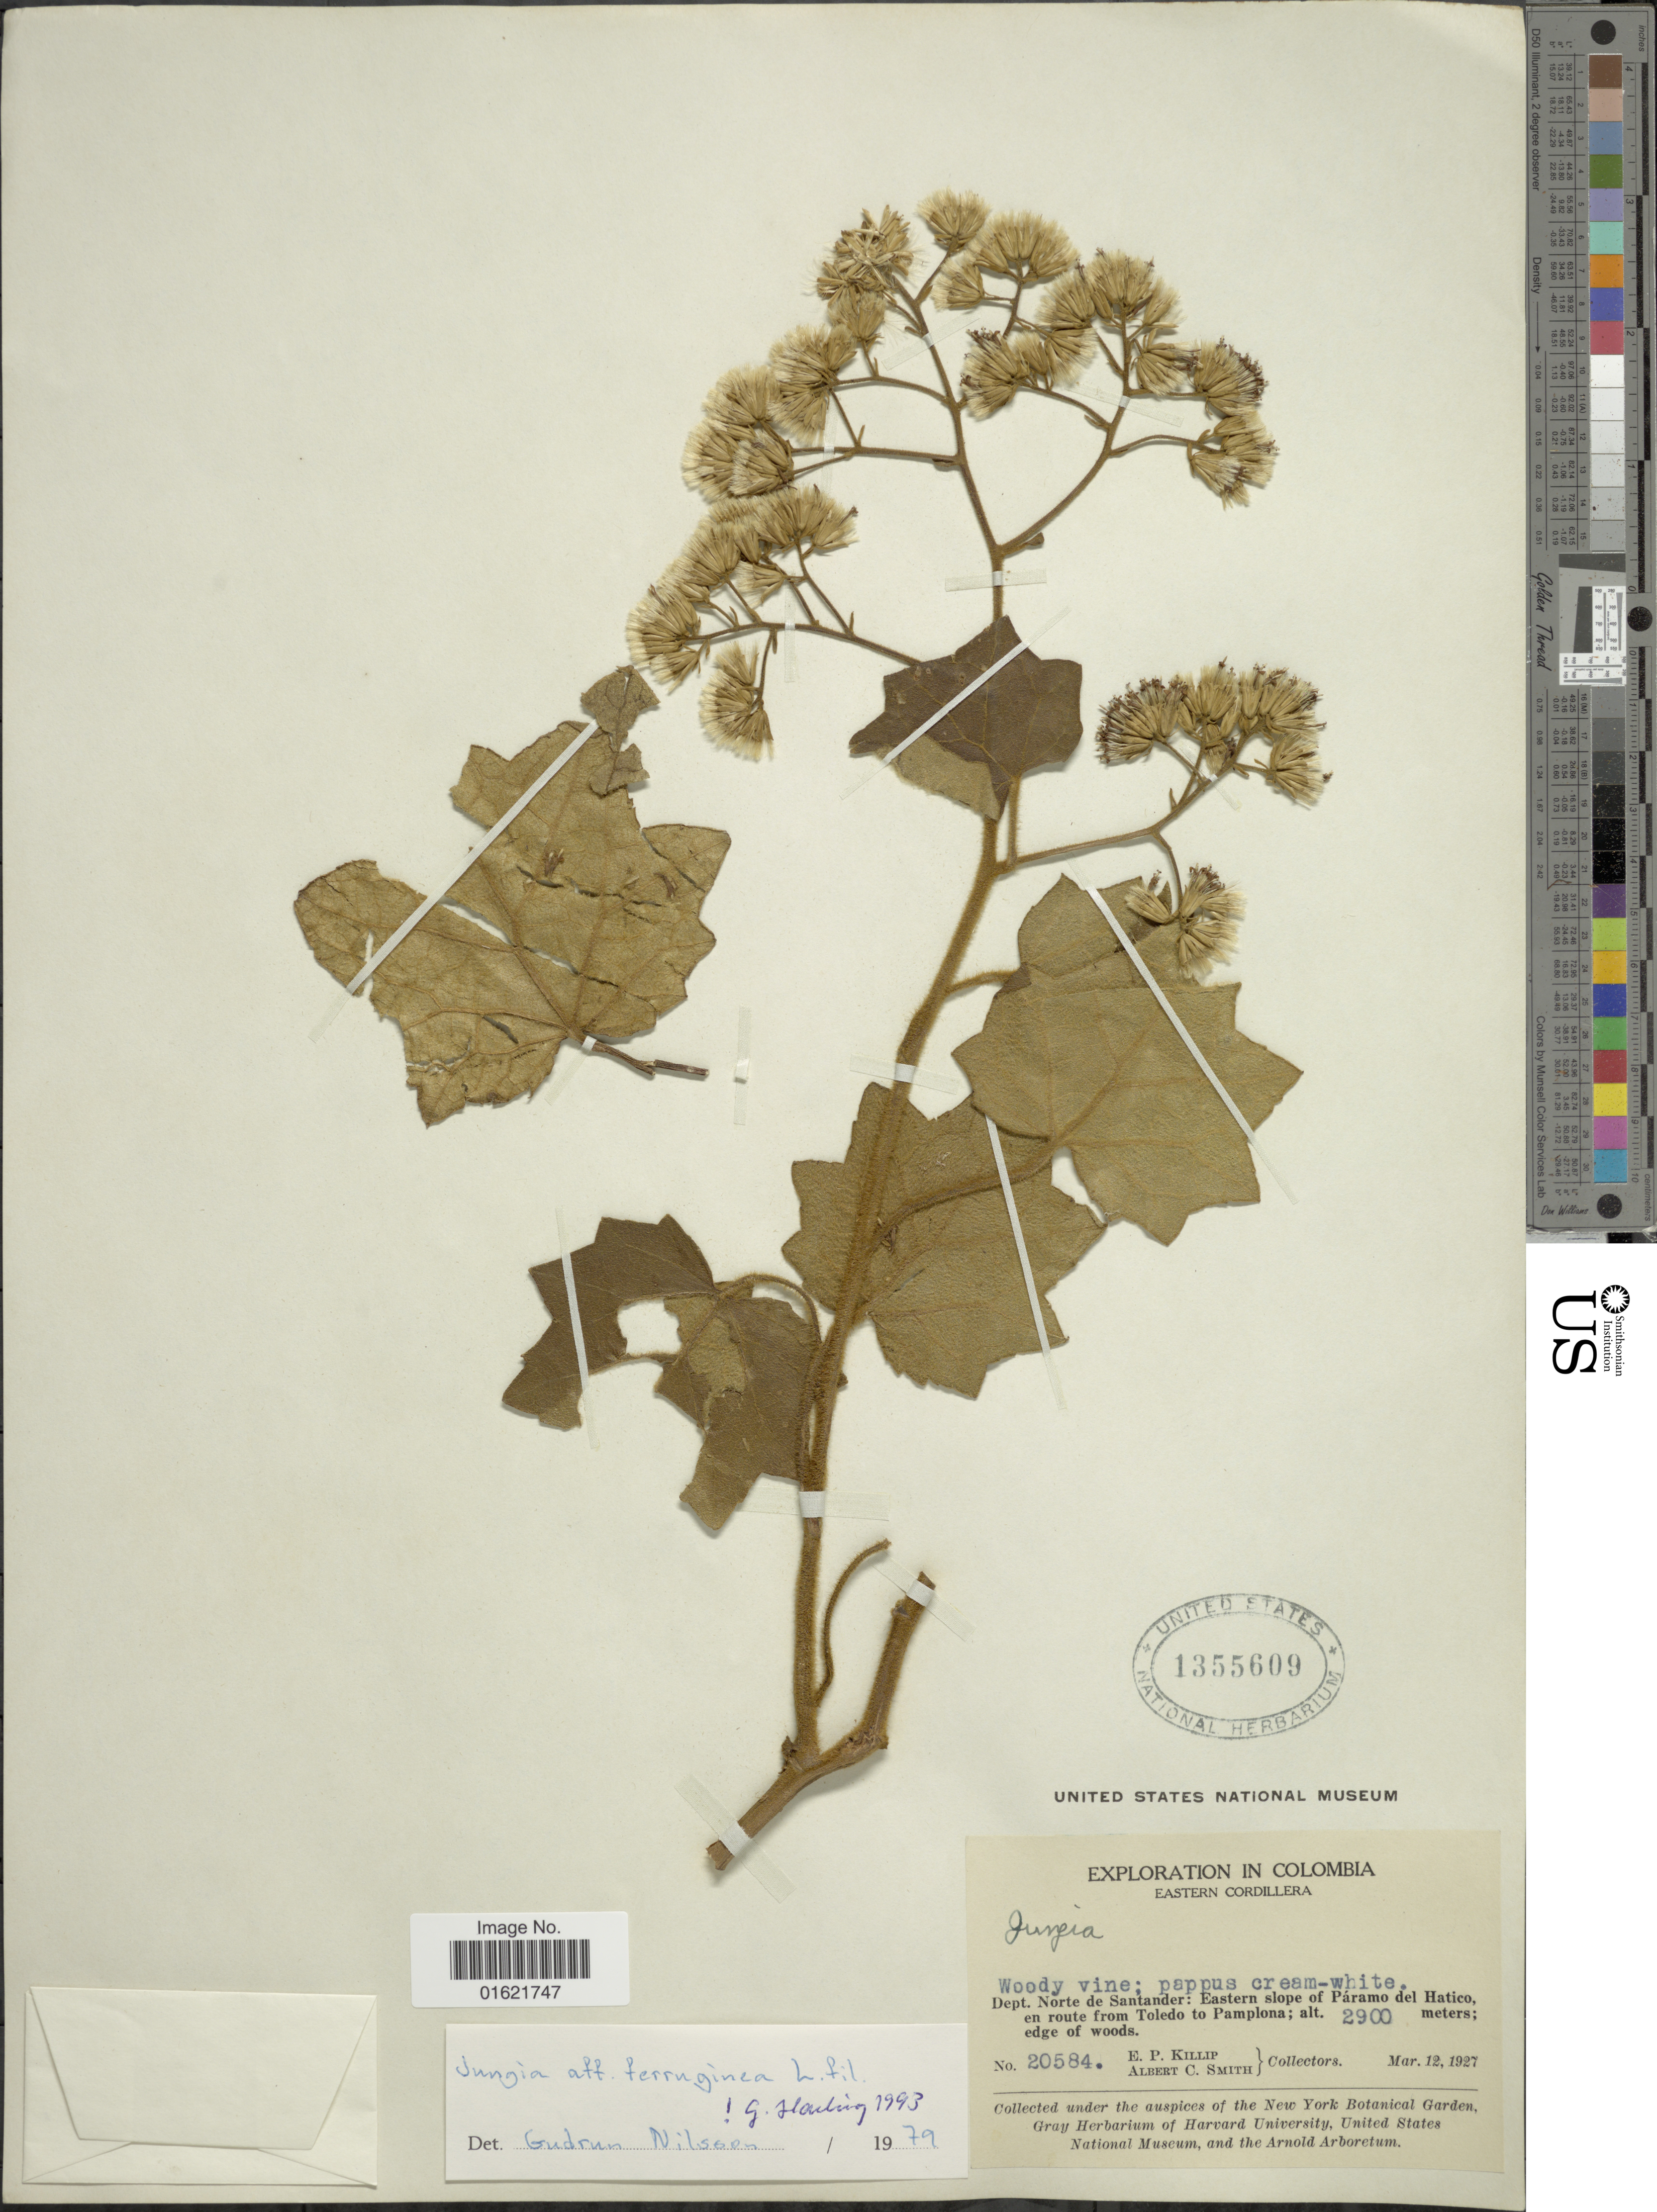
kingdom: Plantae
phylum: Tracheophyta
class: Magnoliopsida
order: Asterales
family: Asteraceae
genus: Jungia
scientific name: Jungia ferruginea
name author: L. f.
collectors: E. P. Killip & A. C. Smith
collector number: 20584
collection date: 1927-03-12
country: Colombia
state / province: Norte de Santander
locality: Dept. Norte de Santander: Eastern slope of Paramo del Hatico en route from Toledo to Pamplona. Eastern Cordillera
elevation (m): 2900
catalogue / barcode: US 1355609